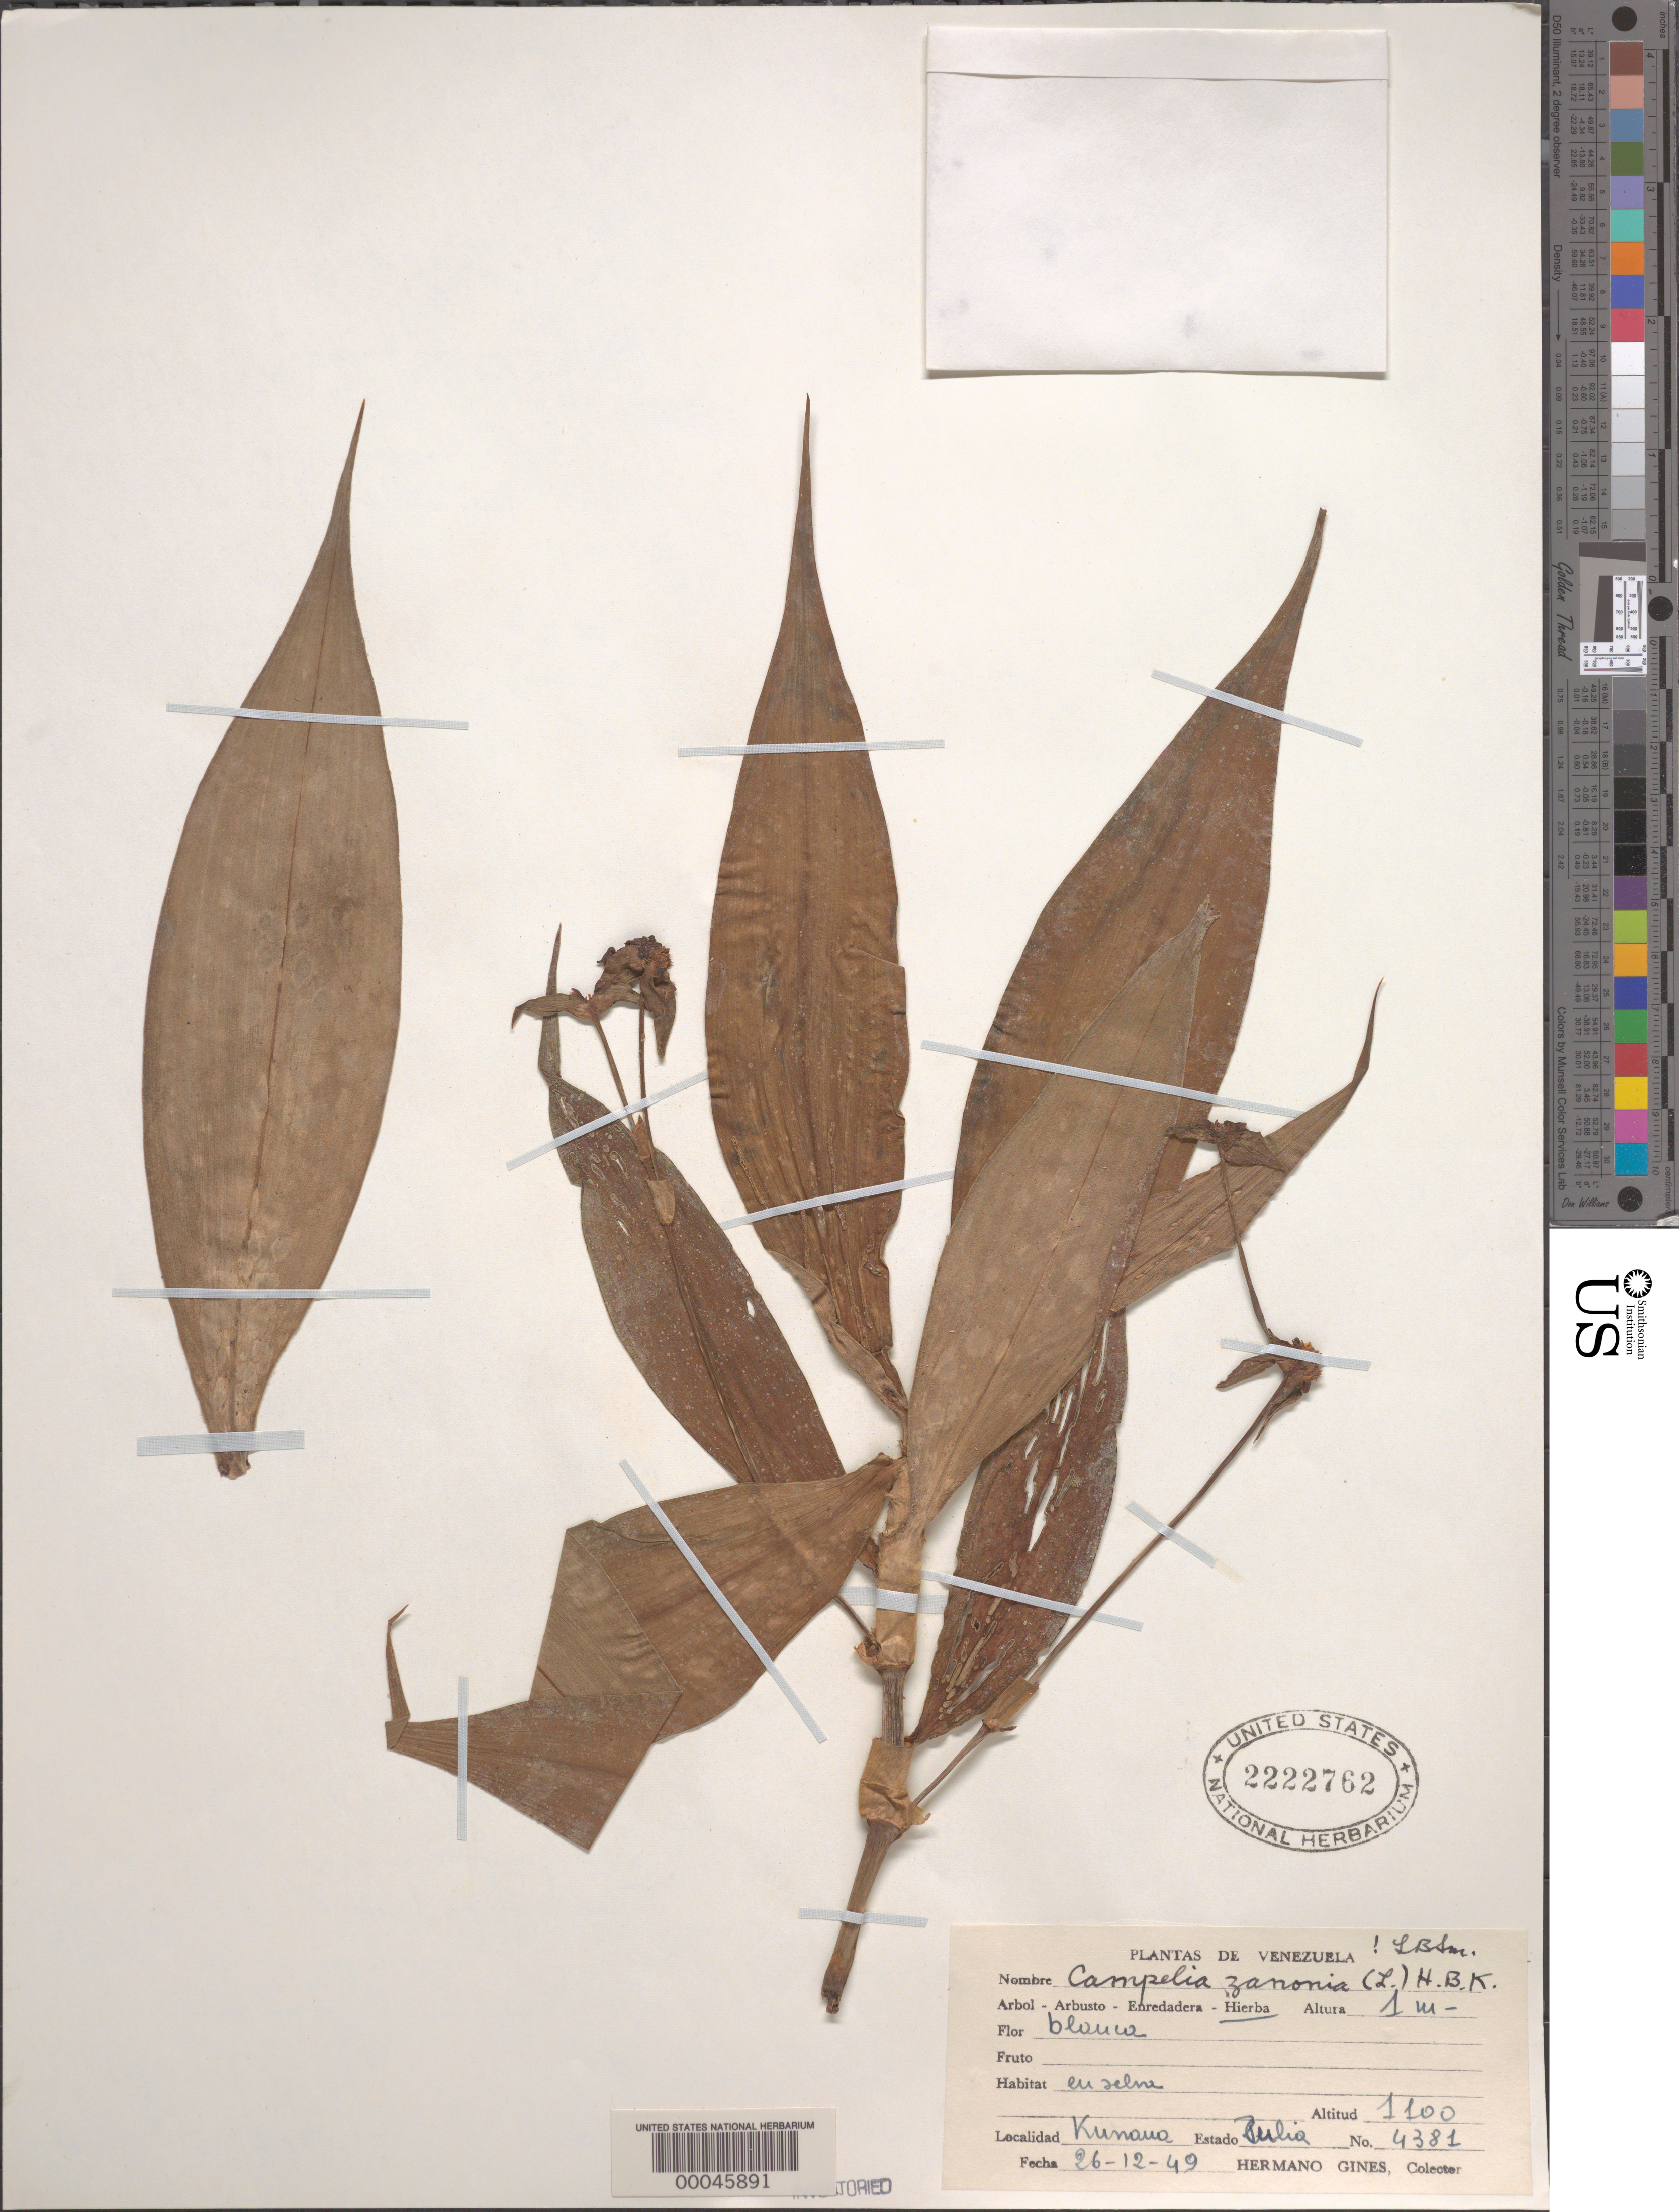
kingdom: Plantae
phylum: Tracheophyta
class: Liliopsida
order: Commelinales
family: Commelinaceae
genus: Tradescantia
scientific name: Tradescantia zanonia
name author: (L.) Sw.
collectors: Bro. Gines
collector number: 4381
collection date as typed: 26 Dec 1949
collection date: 1949-12-26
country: Venezuela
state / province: Zulia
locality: Kunama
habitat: Forest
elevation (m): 1100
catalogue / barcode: US 2222762